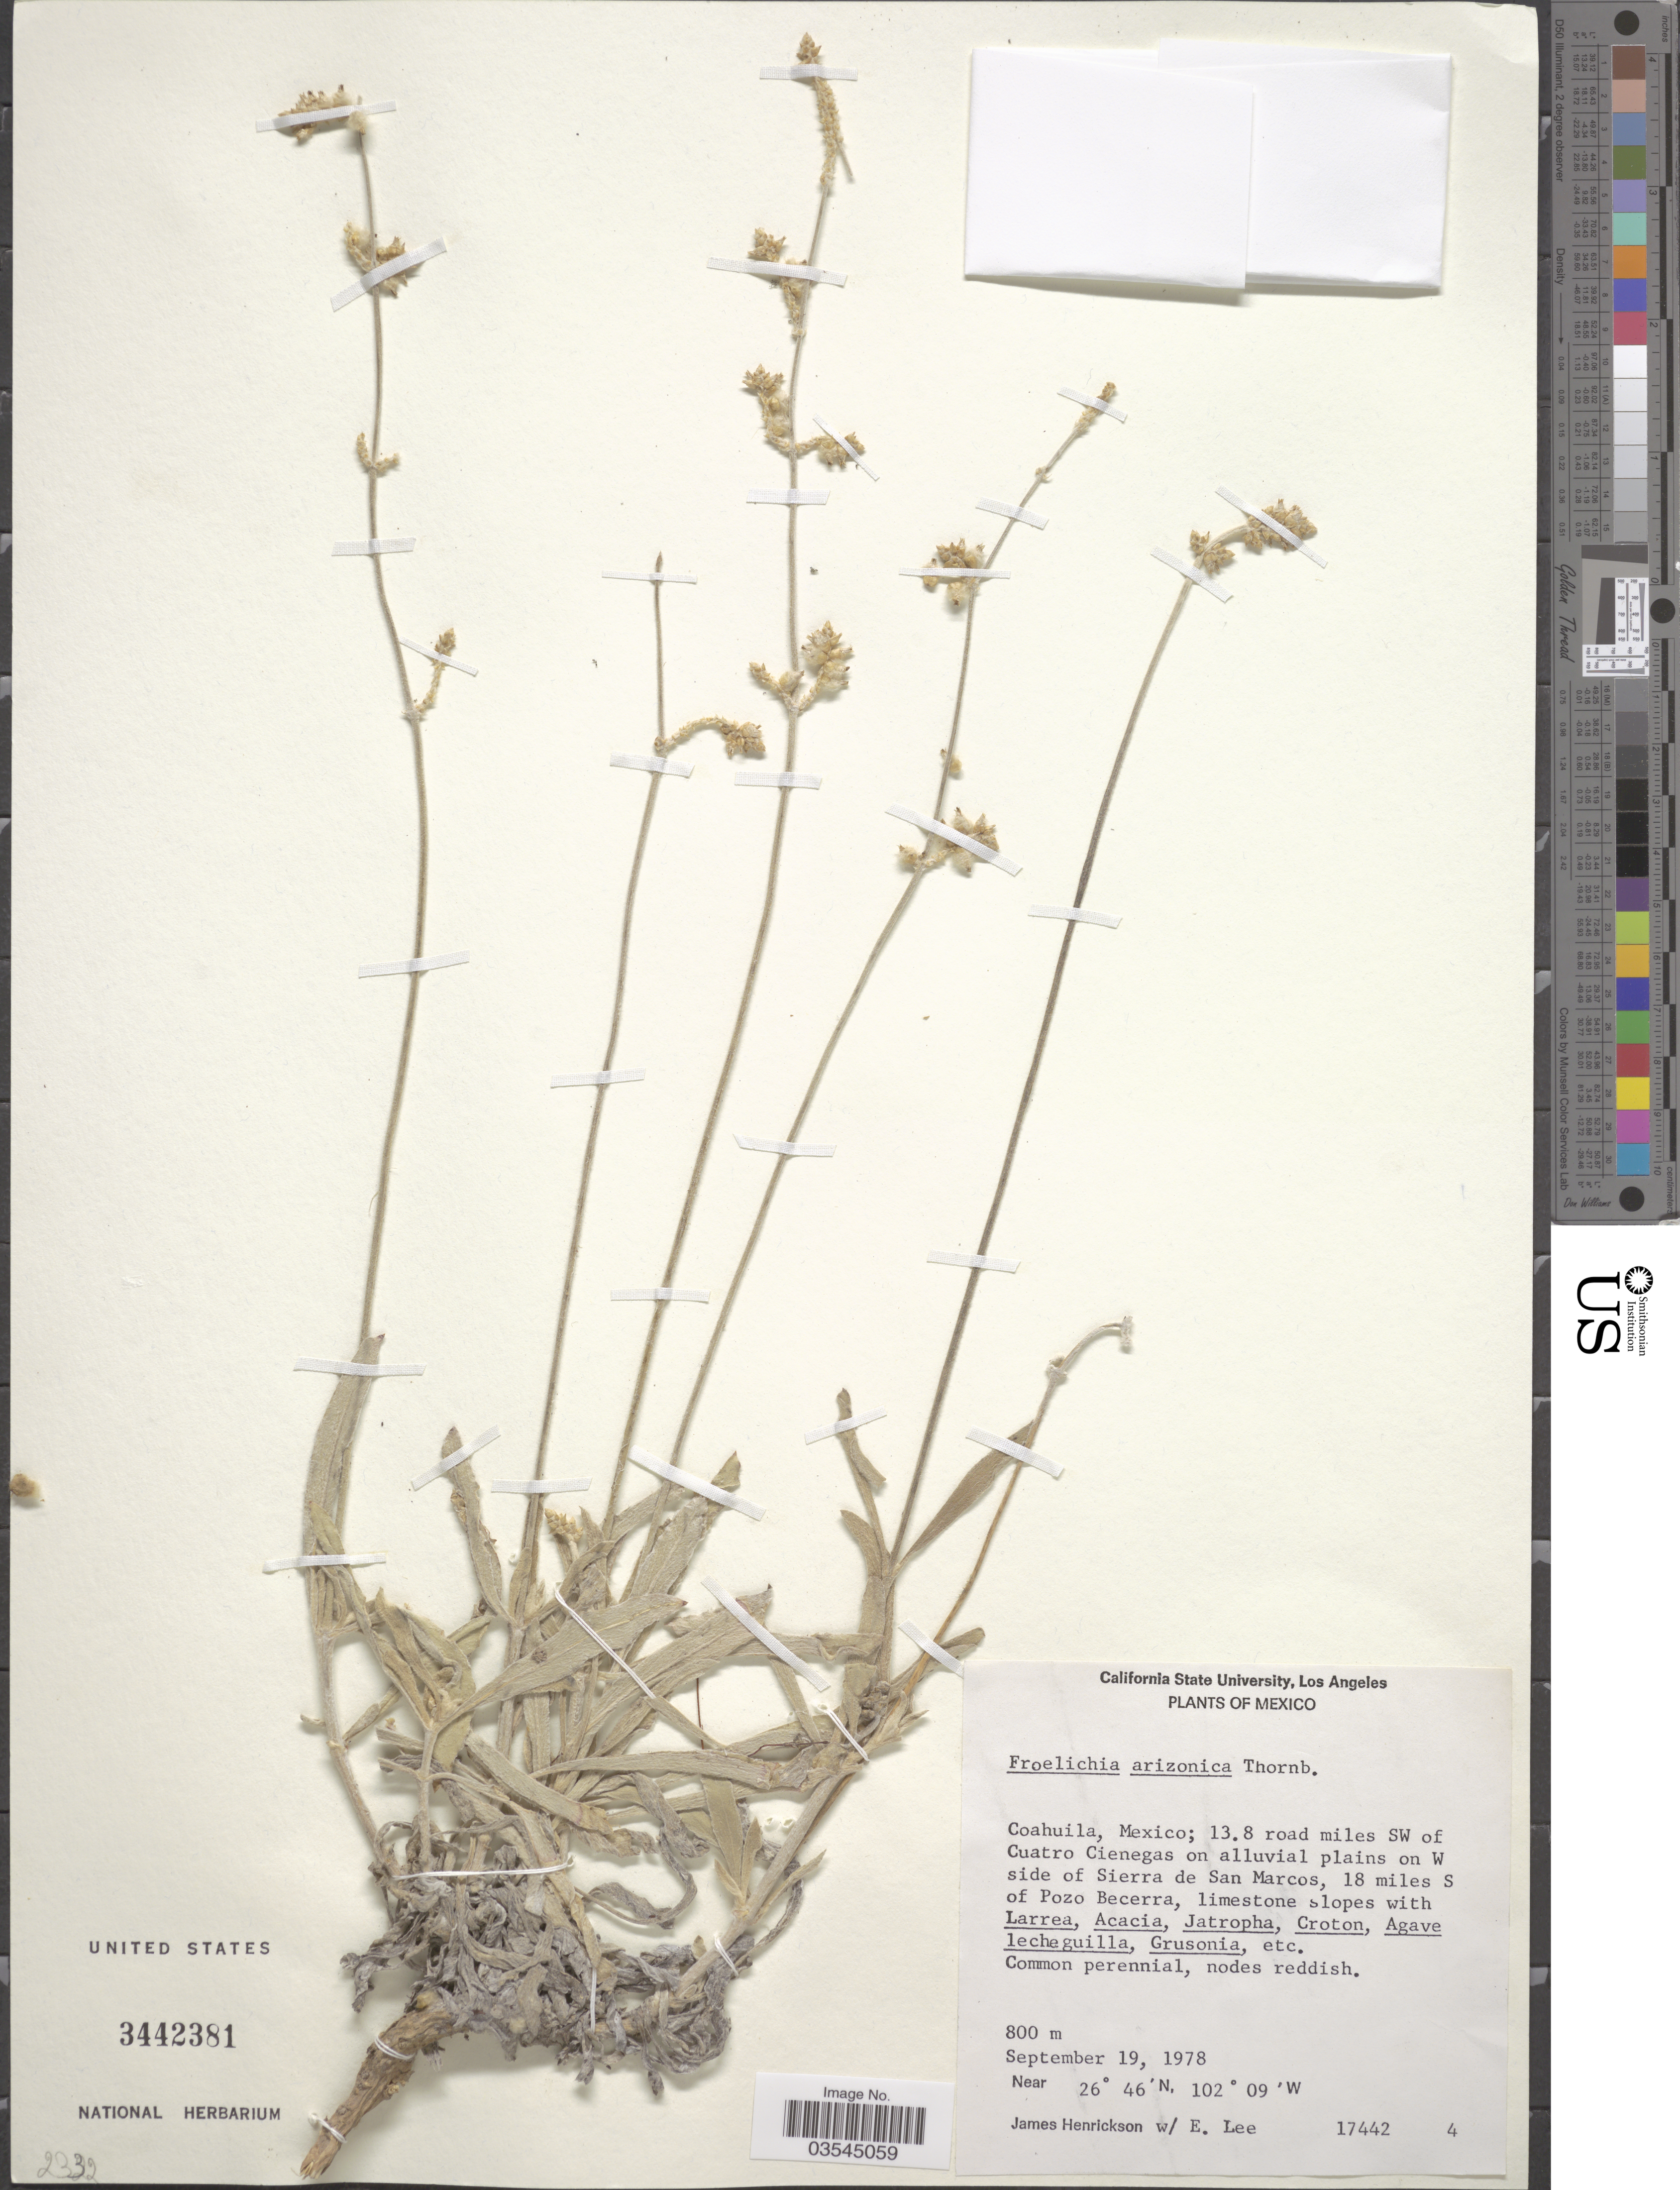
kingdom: Plantae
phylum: Tracheophyta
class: Magnoliopsida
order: Caryophyllales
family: Amaranthaceae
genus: Froelichia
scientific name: Froelichia arizonica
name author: Thornber ex Standl.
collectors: J. S. Henrickson & E. Lee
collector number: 17442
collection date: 1978-09-19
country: Mexico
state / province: Coahuila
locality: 13.8 road miles SW of Cuatro Cienegas on alluvial plains on W side of Sierra de San Marcos, 18 miles S of Pozo Becerra.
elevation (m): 800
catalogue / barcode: US 3442381